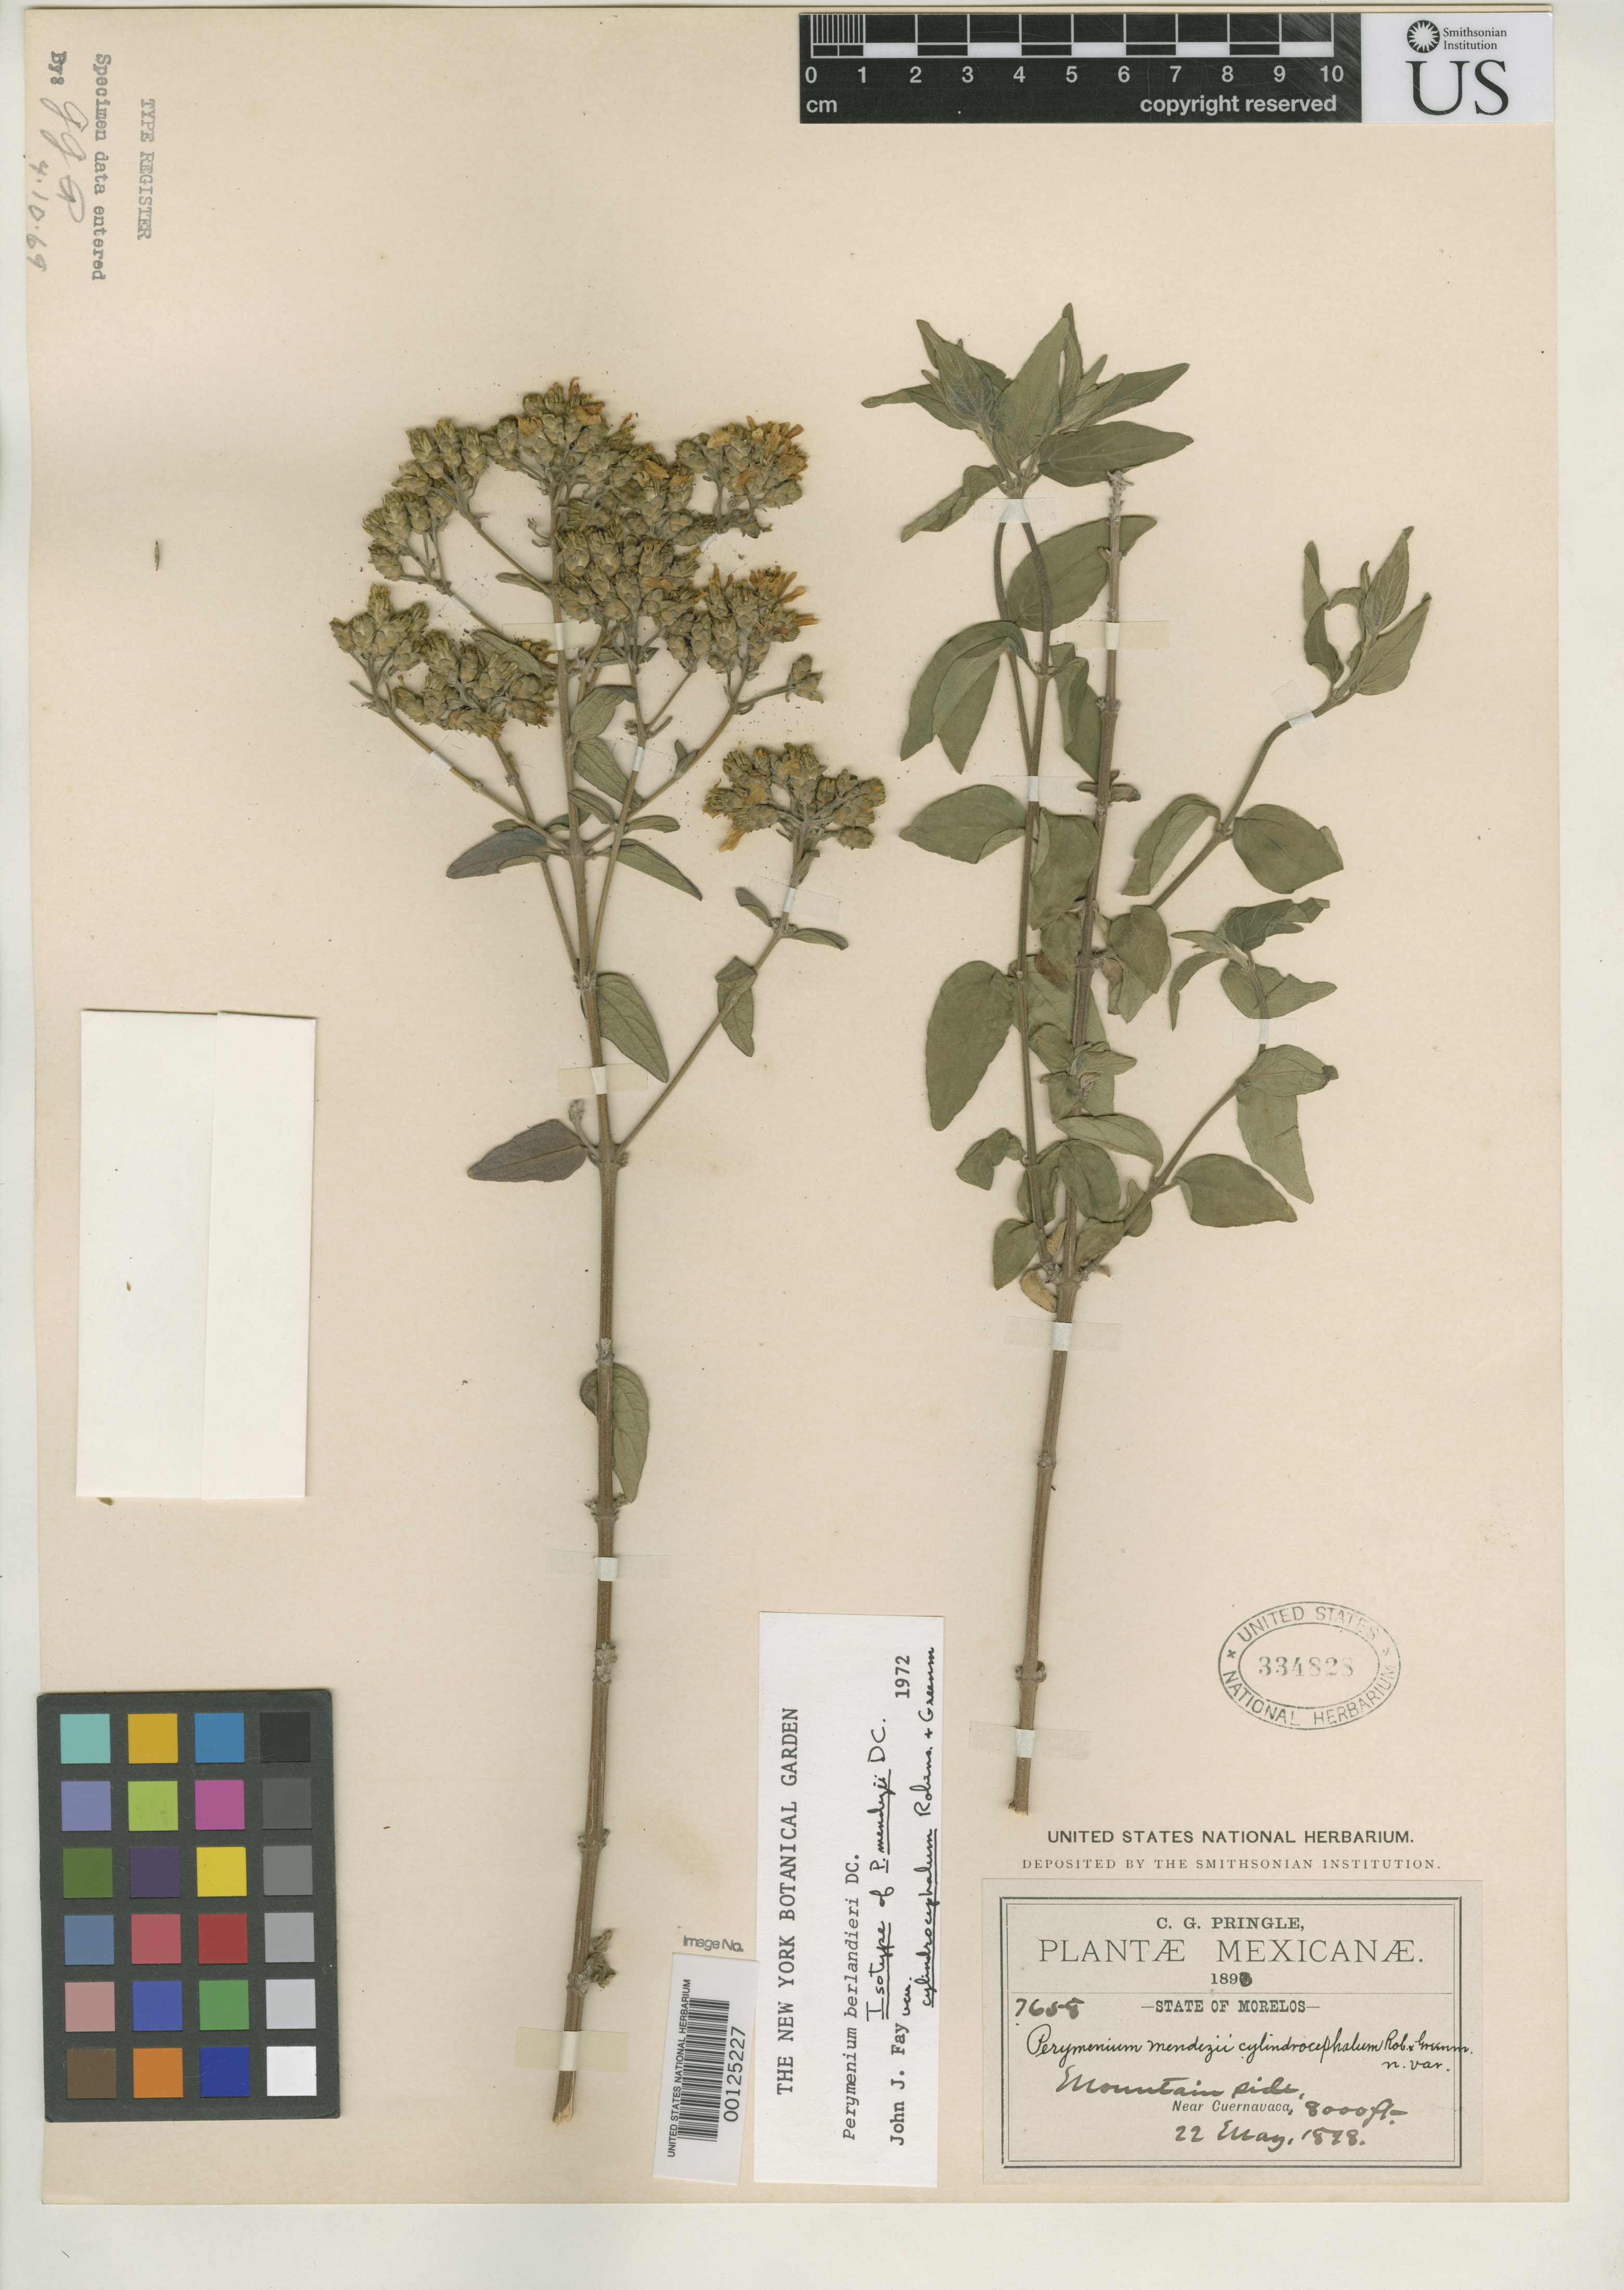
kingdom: Plantae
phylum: Tracheophyta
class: Magnoliopsida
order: Asterales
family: Asteraceae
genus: Perymenium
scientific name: Perymenium mendezii var. cylindrocephalum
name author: B.L. Rob. & Greenm.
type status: Isotype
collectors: C. G. Pringle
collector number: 7658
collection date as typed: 22 May 1898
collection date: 1898-05-22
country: Mexico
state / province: Morelos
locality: Near Cuernavaca.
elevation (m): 2500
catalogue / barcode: US 334828